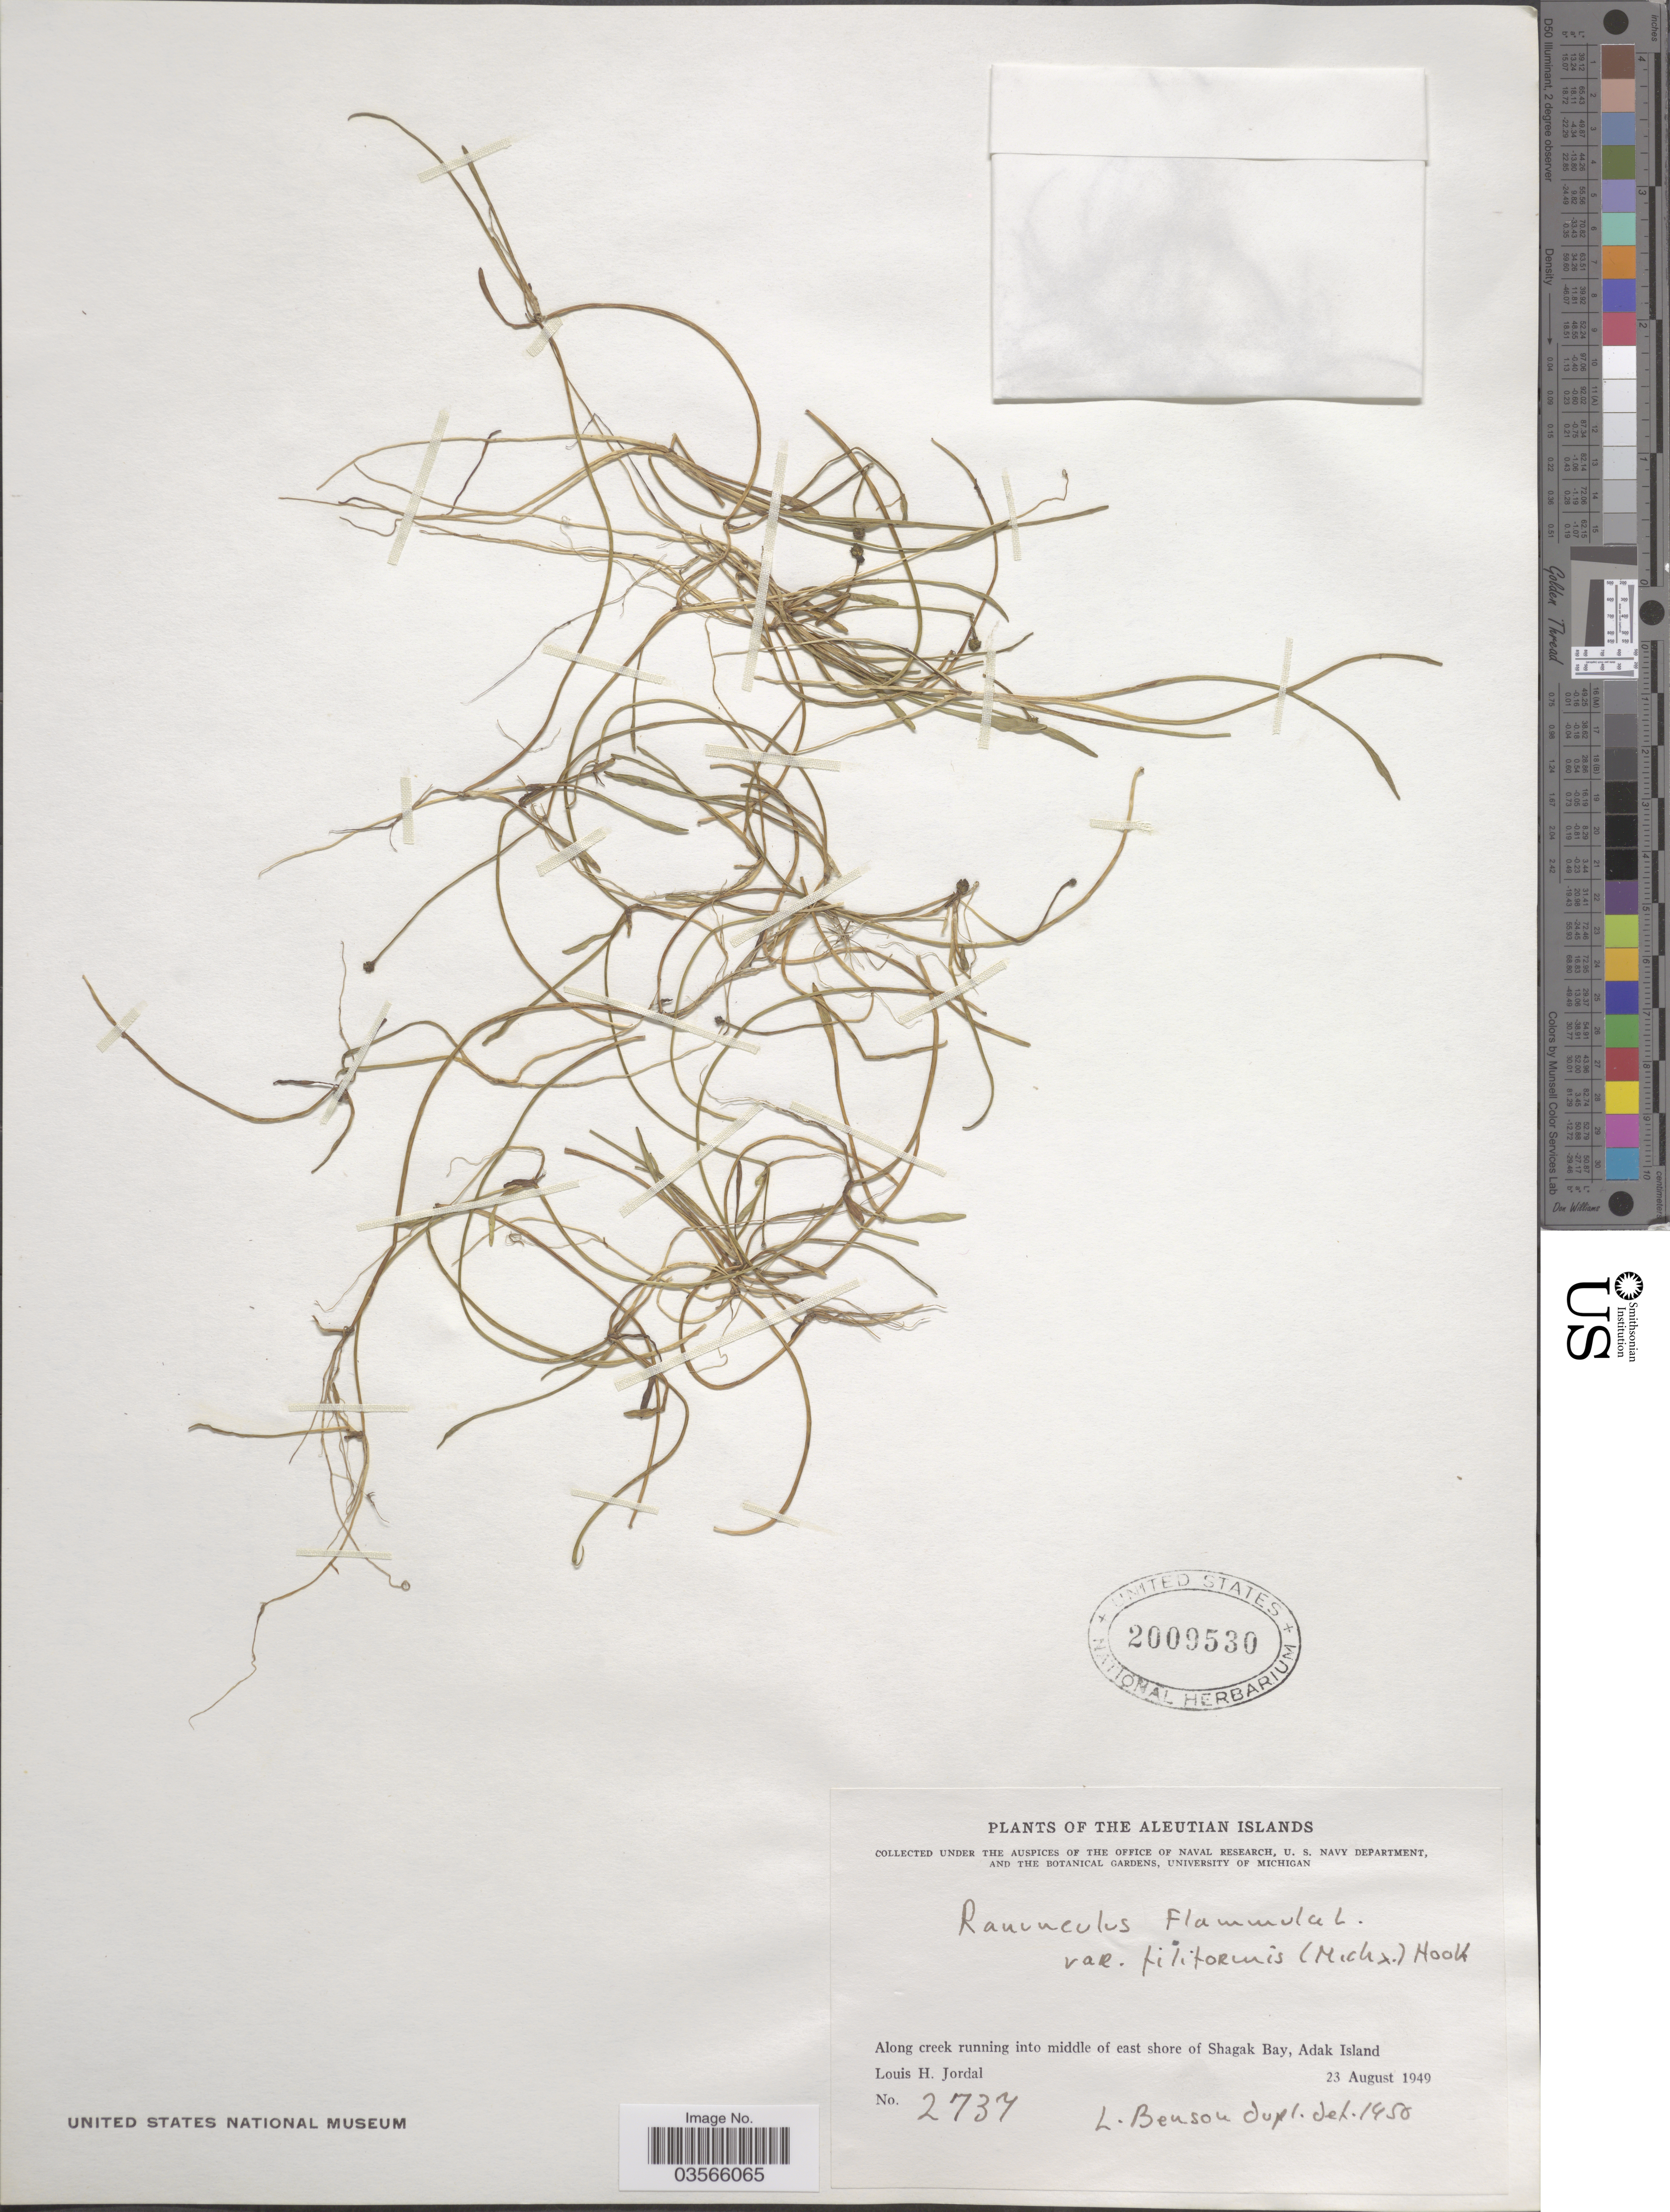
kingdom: Plantae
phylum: Tracheophyta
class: Magnoliopsida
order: Ranunculales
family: Ranunculaceae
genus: Ranunculus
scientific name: Ranunculus flammula var. filiformis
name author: (Michx.) Hook.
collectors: L. Jordal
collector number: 2737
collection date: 1949-08-23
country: United States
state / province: Alaska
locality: The Aleutian Islands. Along creek running into middle of east shore of Shagak Bay, Adak Island.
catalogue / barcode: US 2009530